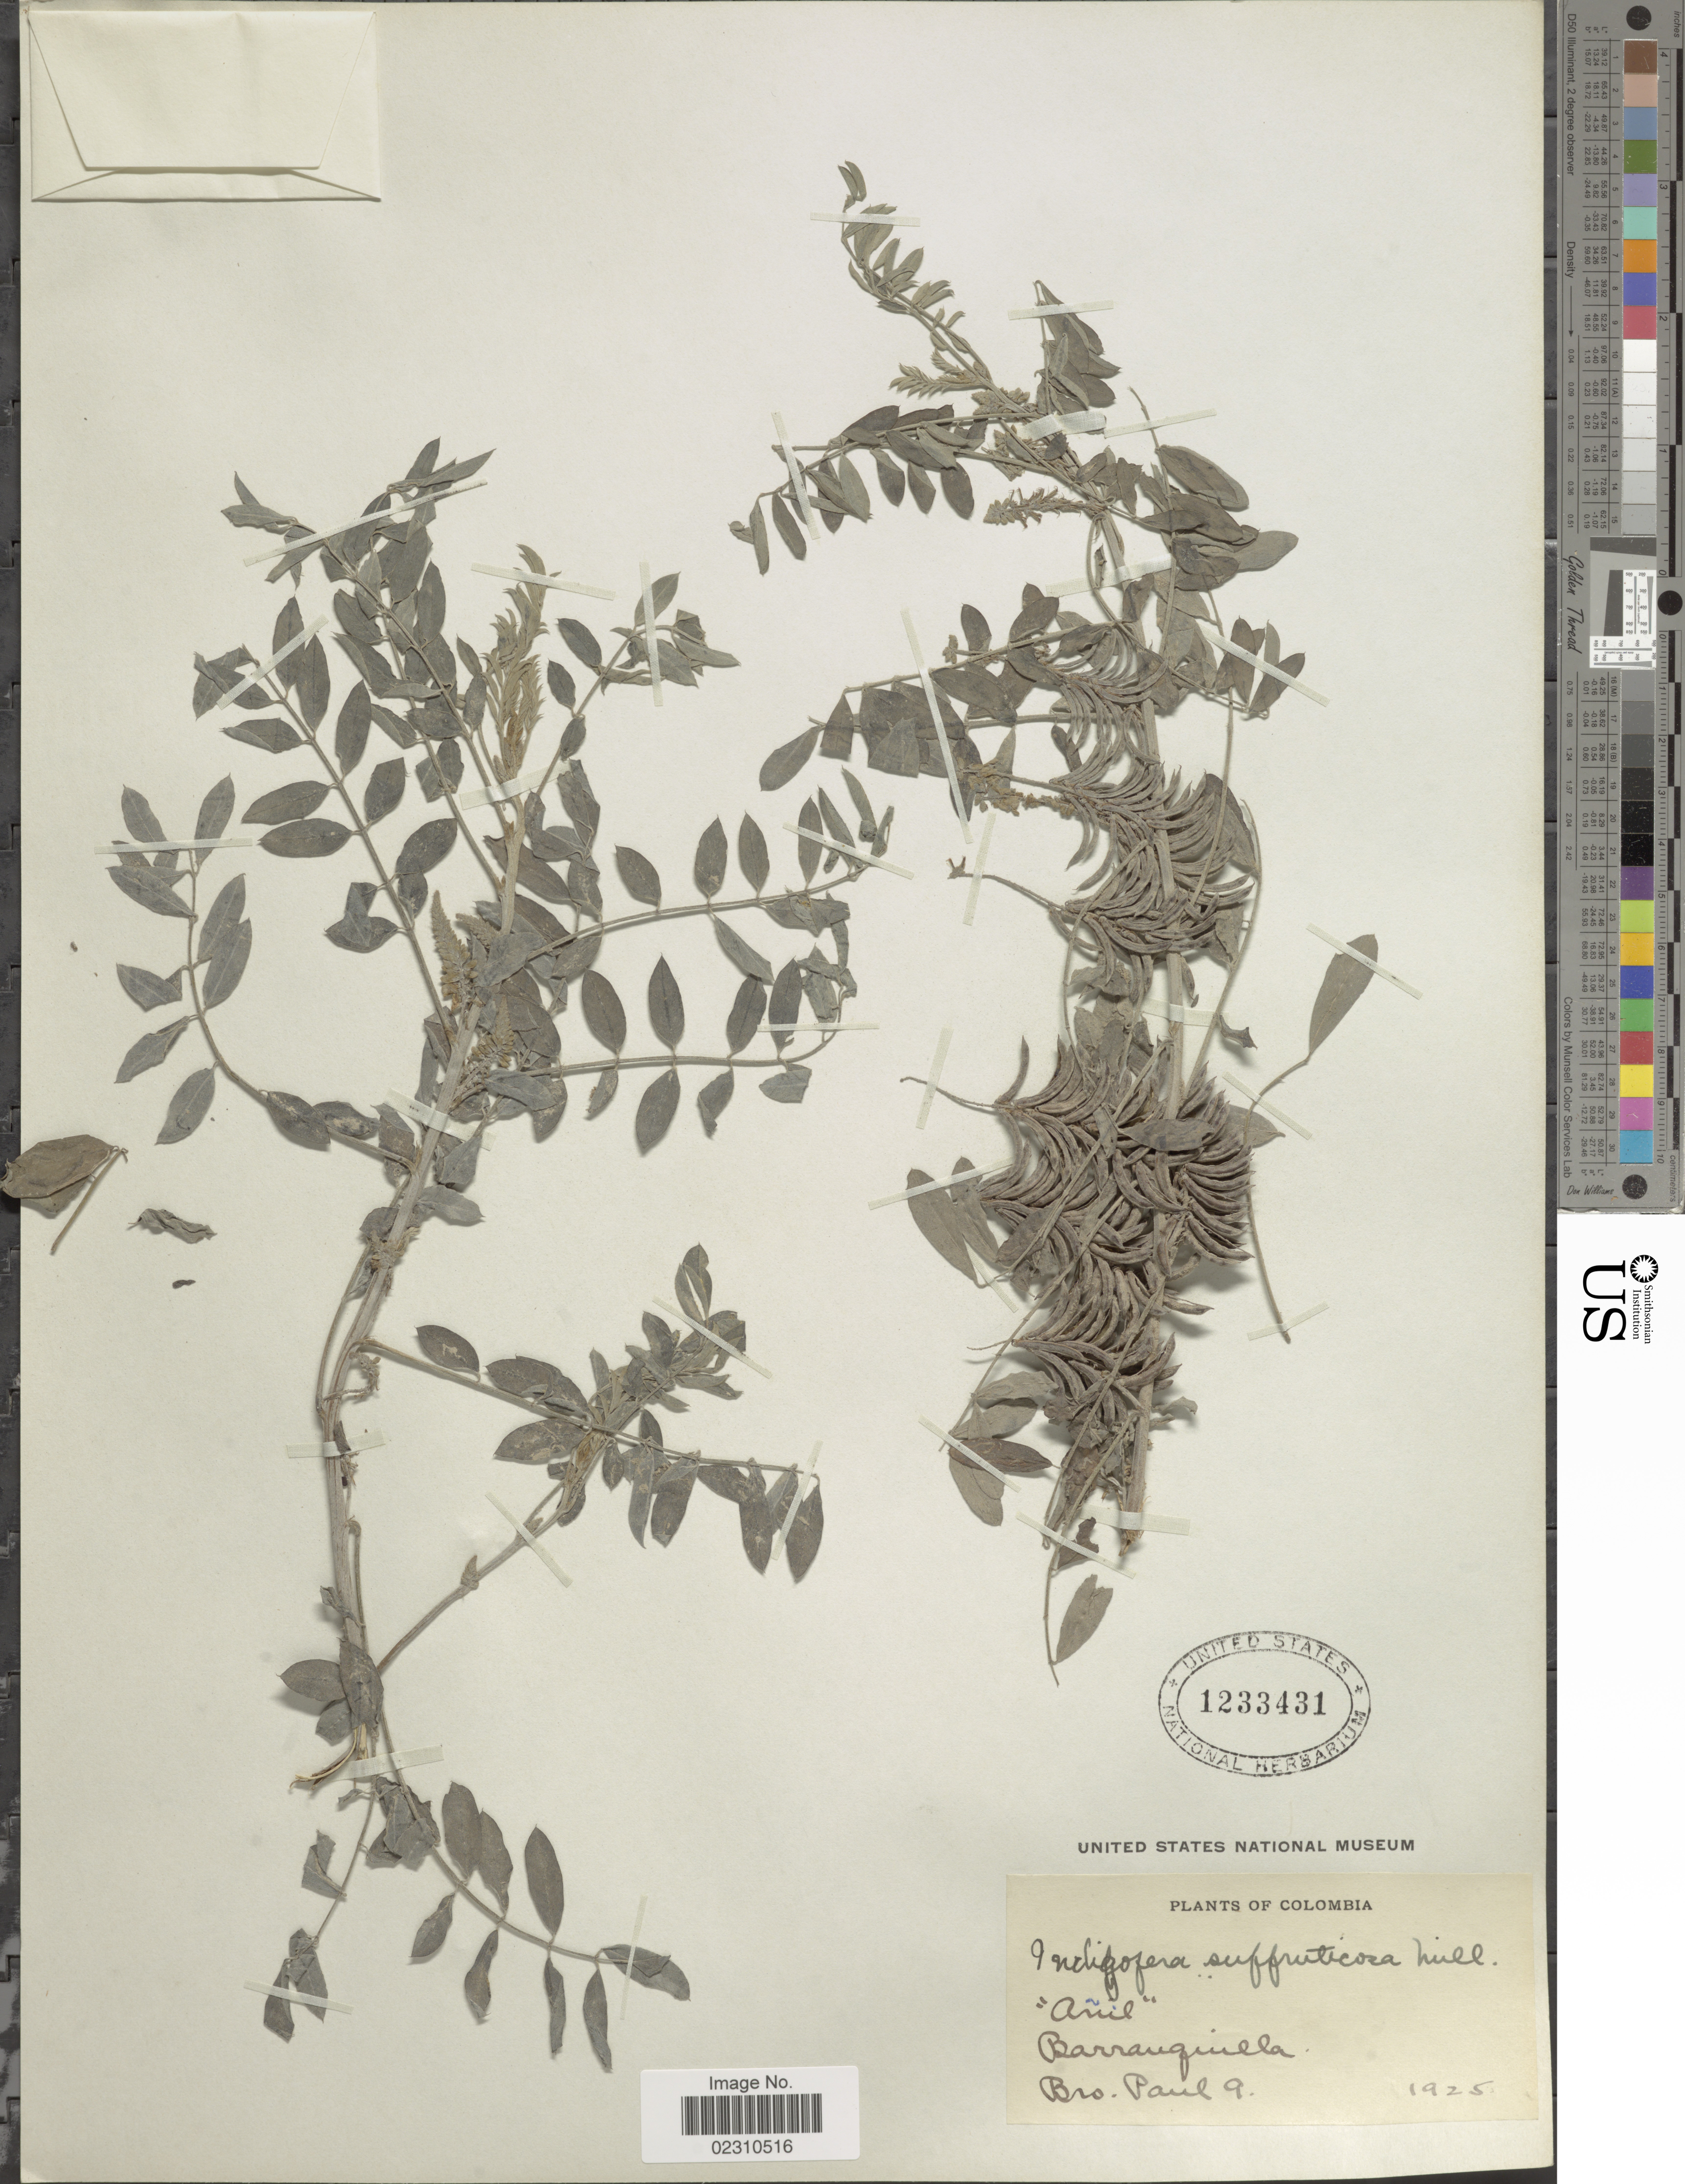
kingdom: Plantae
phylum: Tracheophyta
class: Magnoliopsida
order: Fabales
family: Fabaceae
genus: Indigofera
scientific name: Indigofera suffruticosa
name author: Mill.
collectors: B. Paul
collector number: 9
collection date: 1925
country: Colombia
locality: Barranquilla.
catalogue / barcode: US 1233431